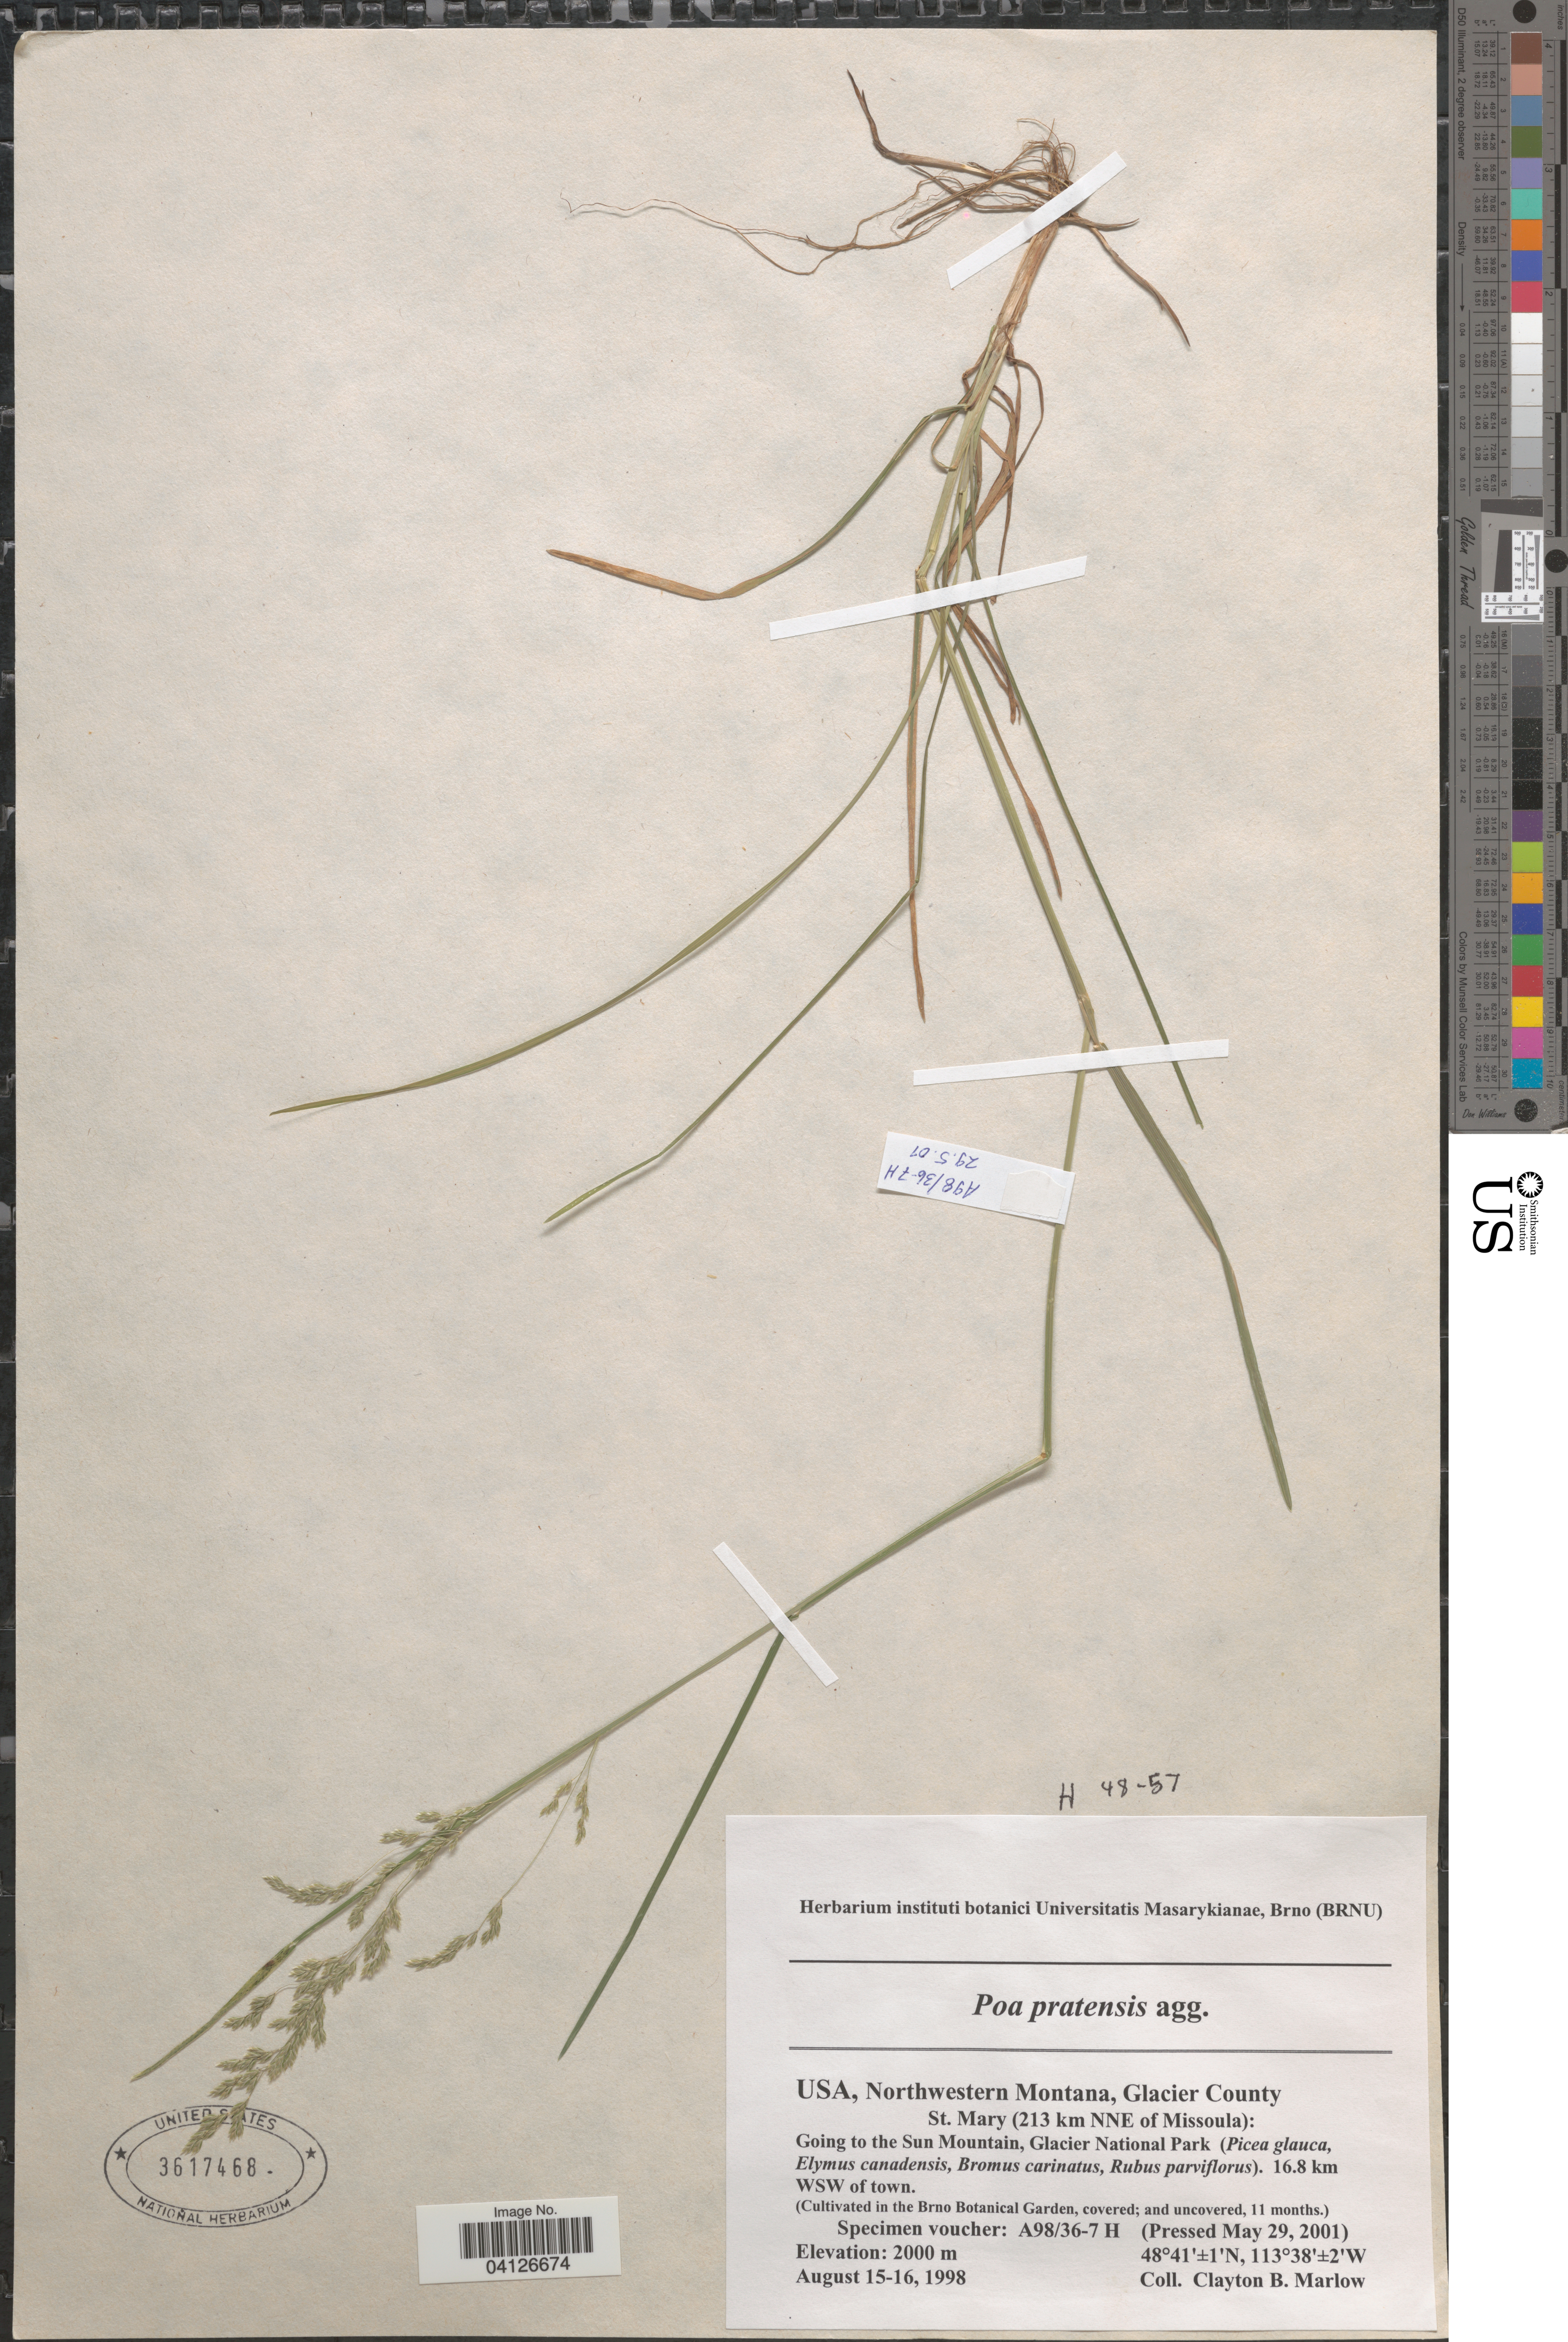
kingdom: Plantae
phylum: Tracheophyta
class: Liliopsida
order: Poales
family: Poaceae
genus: Poa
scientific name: Poa pratensis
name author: L.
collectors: Ex herb. instituti botanici Universitatis Masarykianae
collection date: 2001-05-29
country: Czechia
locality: (Cultivated in the Brno Botanical Garden, covered; and uncovered, 11 months.).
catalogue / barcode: US 3617468